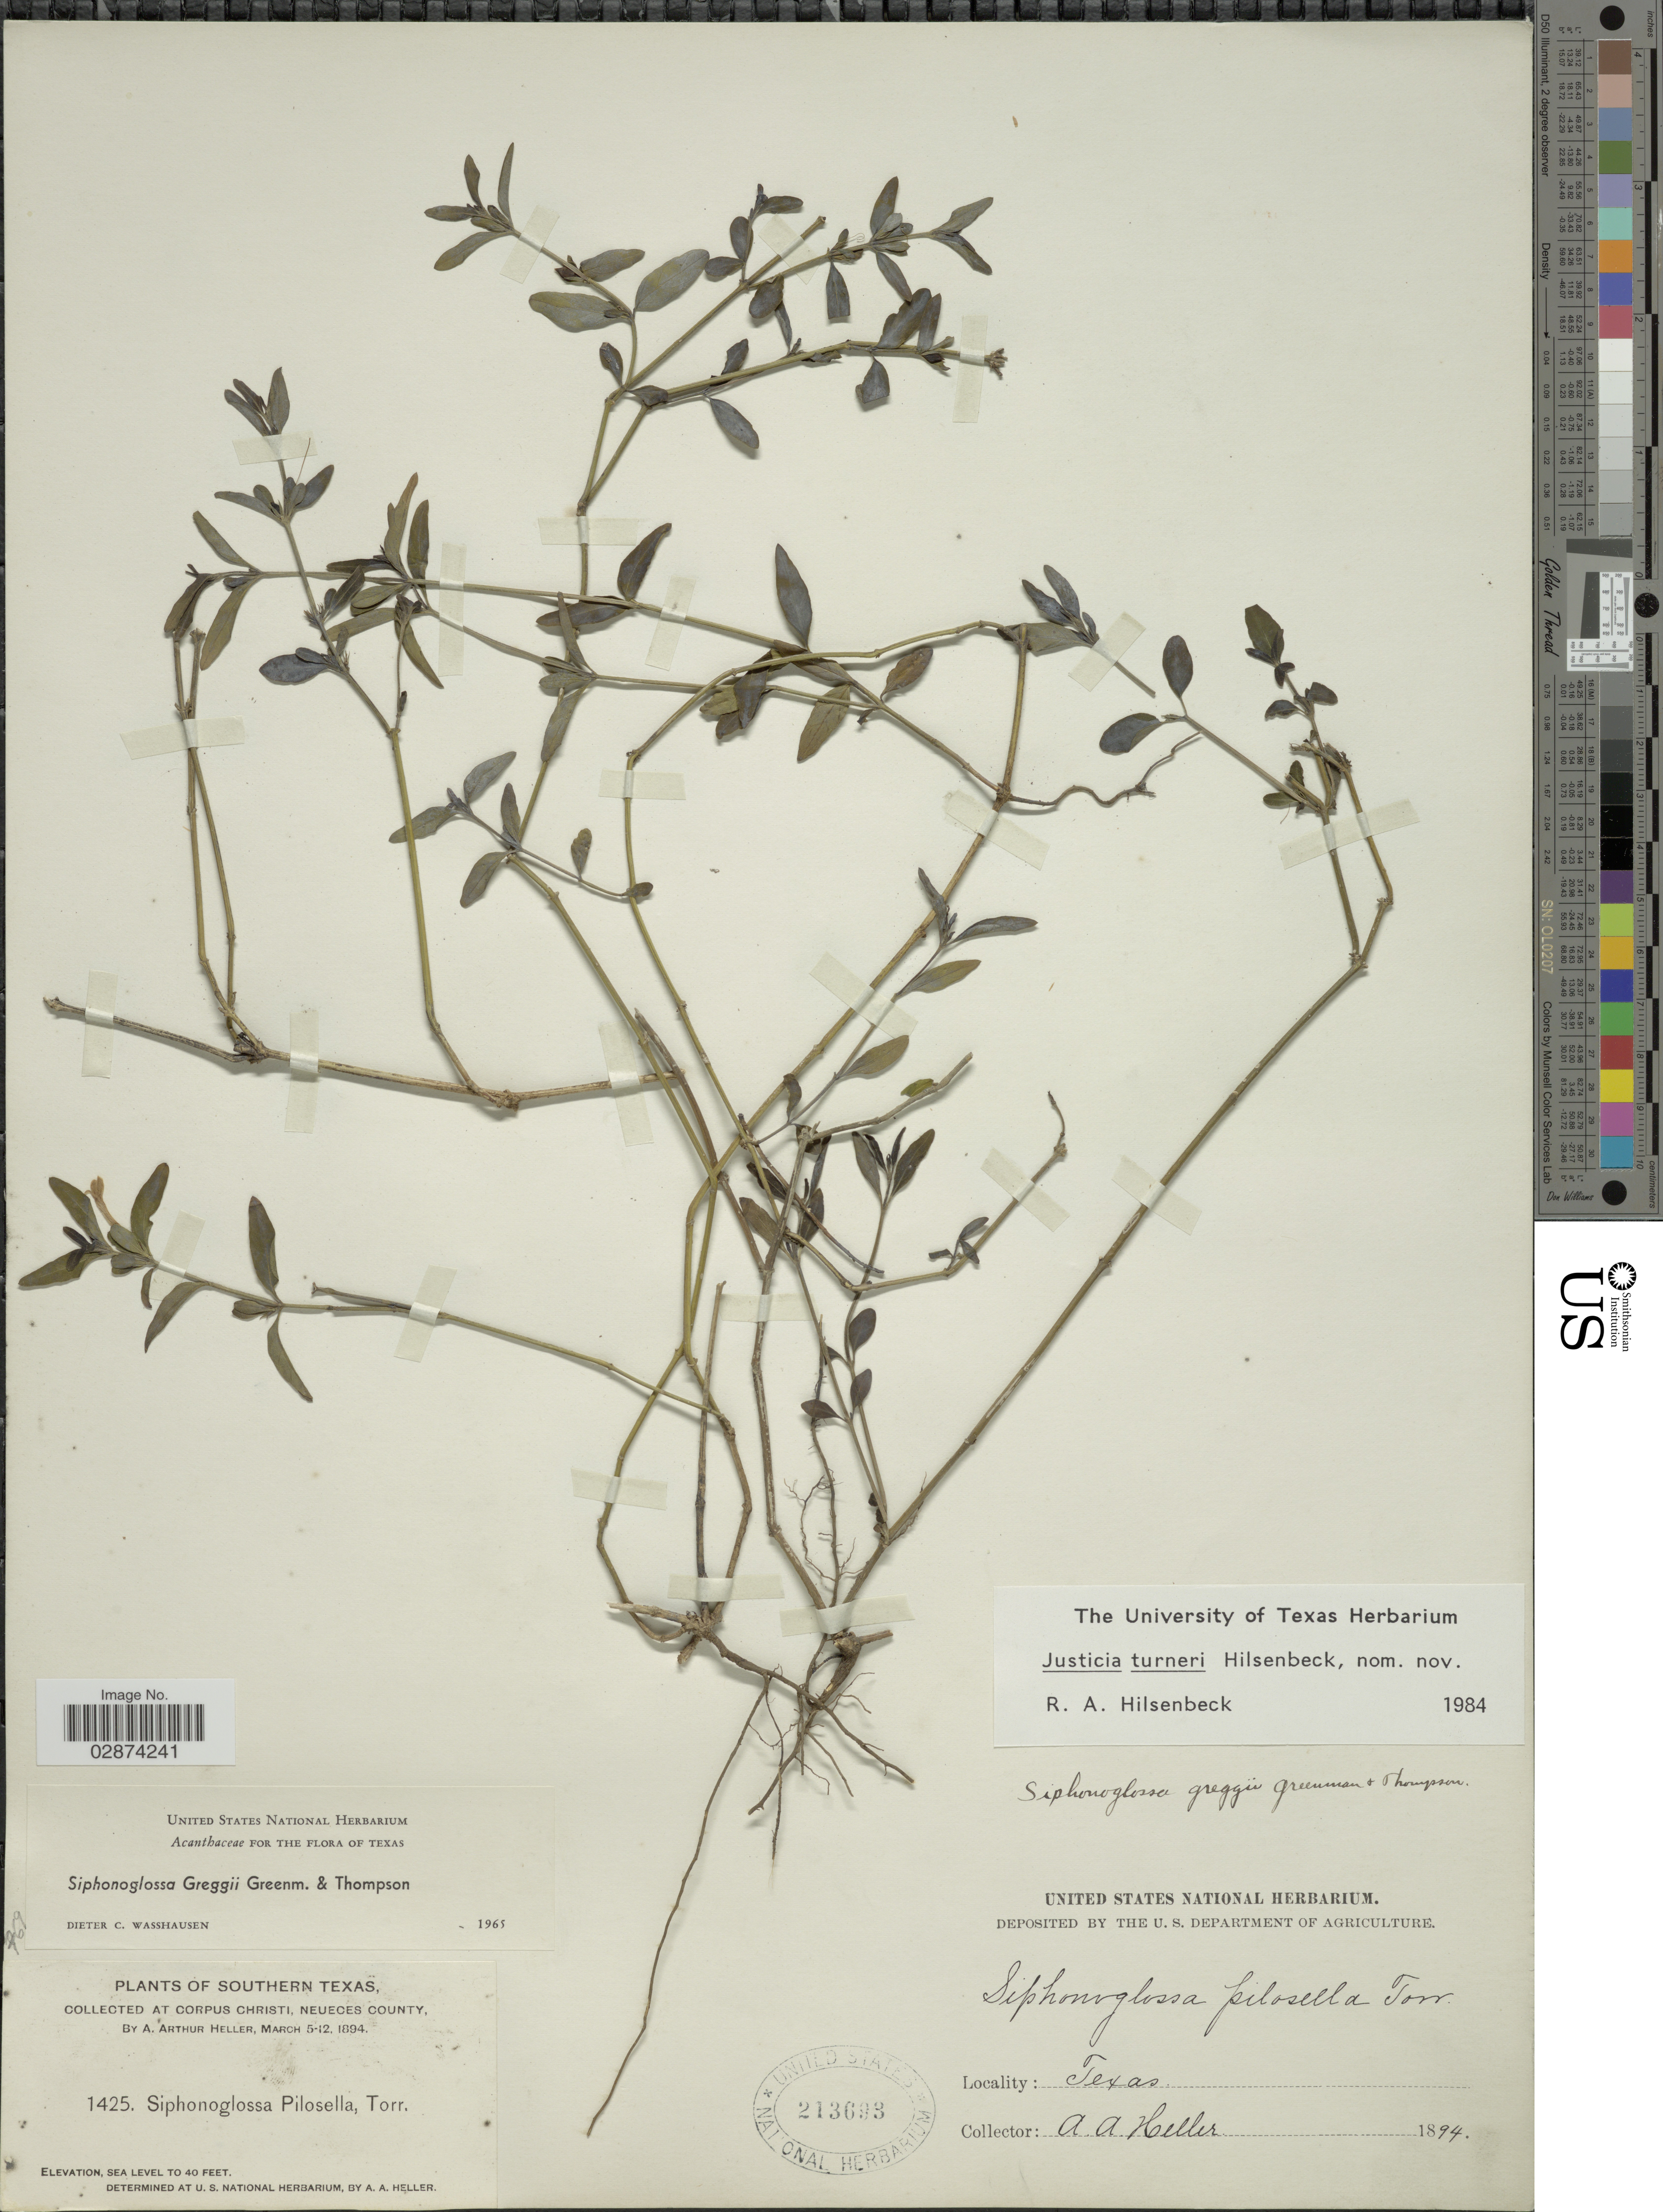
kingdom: Plantae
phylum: Tracheophyta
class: Magnoliopsida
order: Lamiales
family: Acanthaceae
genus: Justicia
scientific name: Justicia turneri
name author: Hilsenb.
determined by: Fisher, Amanda, (LOB), California State University, Long Beach (UNITED STATES)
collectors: A. A. Heller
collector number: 1425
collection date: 1894-03-05/1894-03-12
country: United States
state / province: Texas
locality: Southern Texas. At Corpus Christi, Neueces County.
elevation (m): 0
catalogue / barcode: US 213693